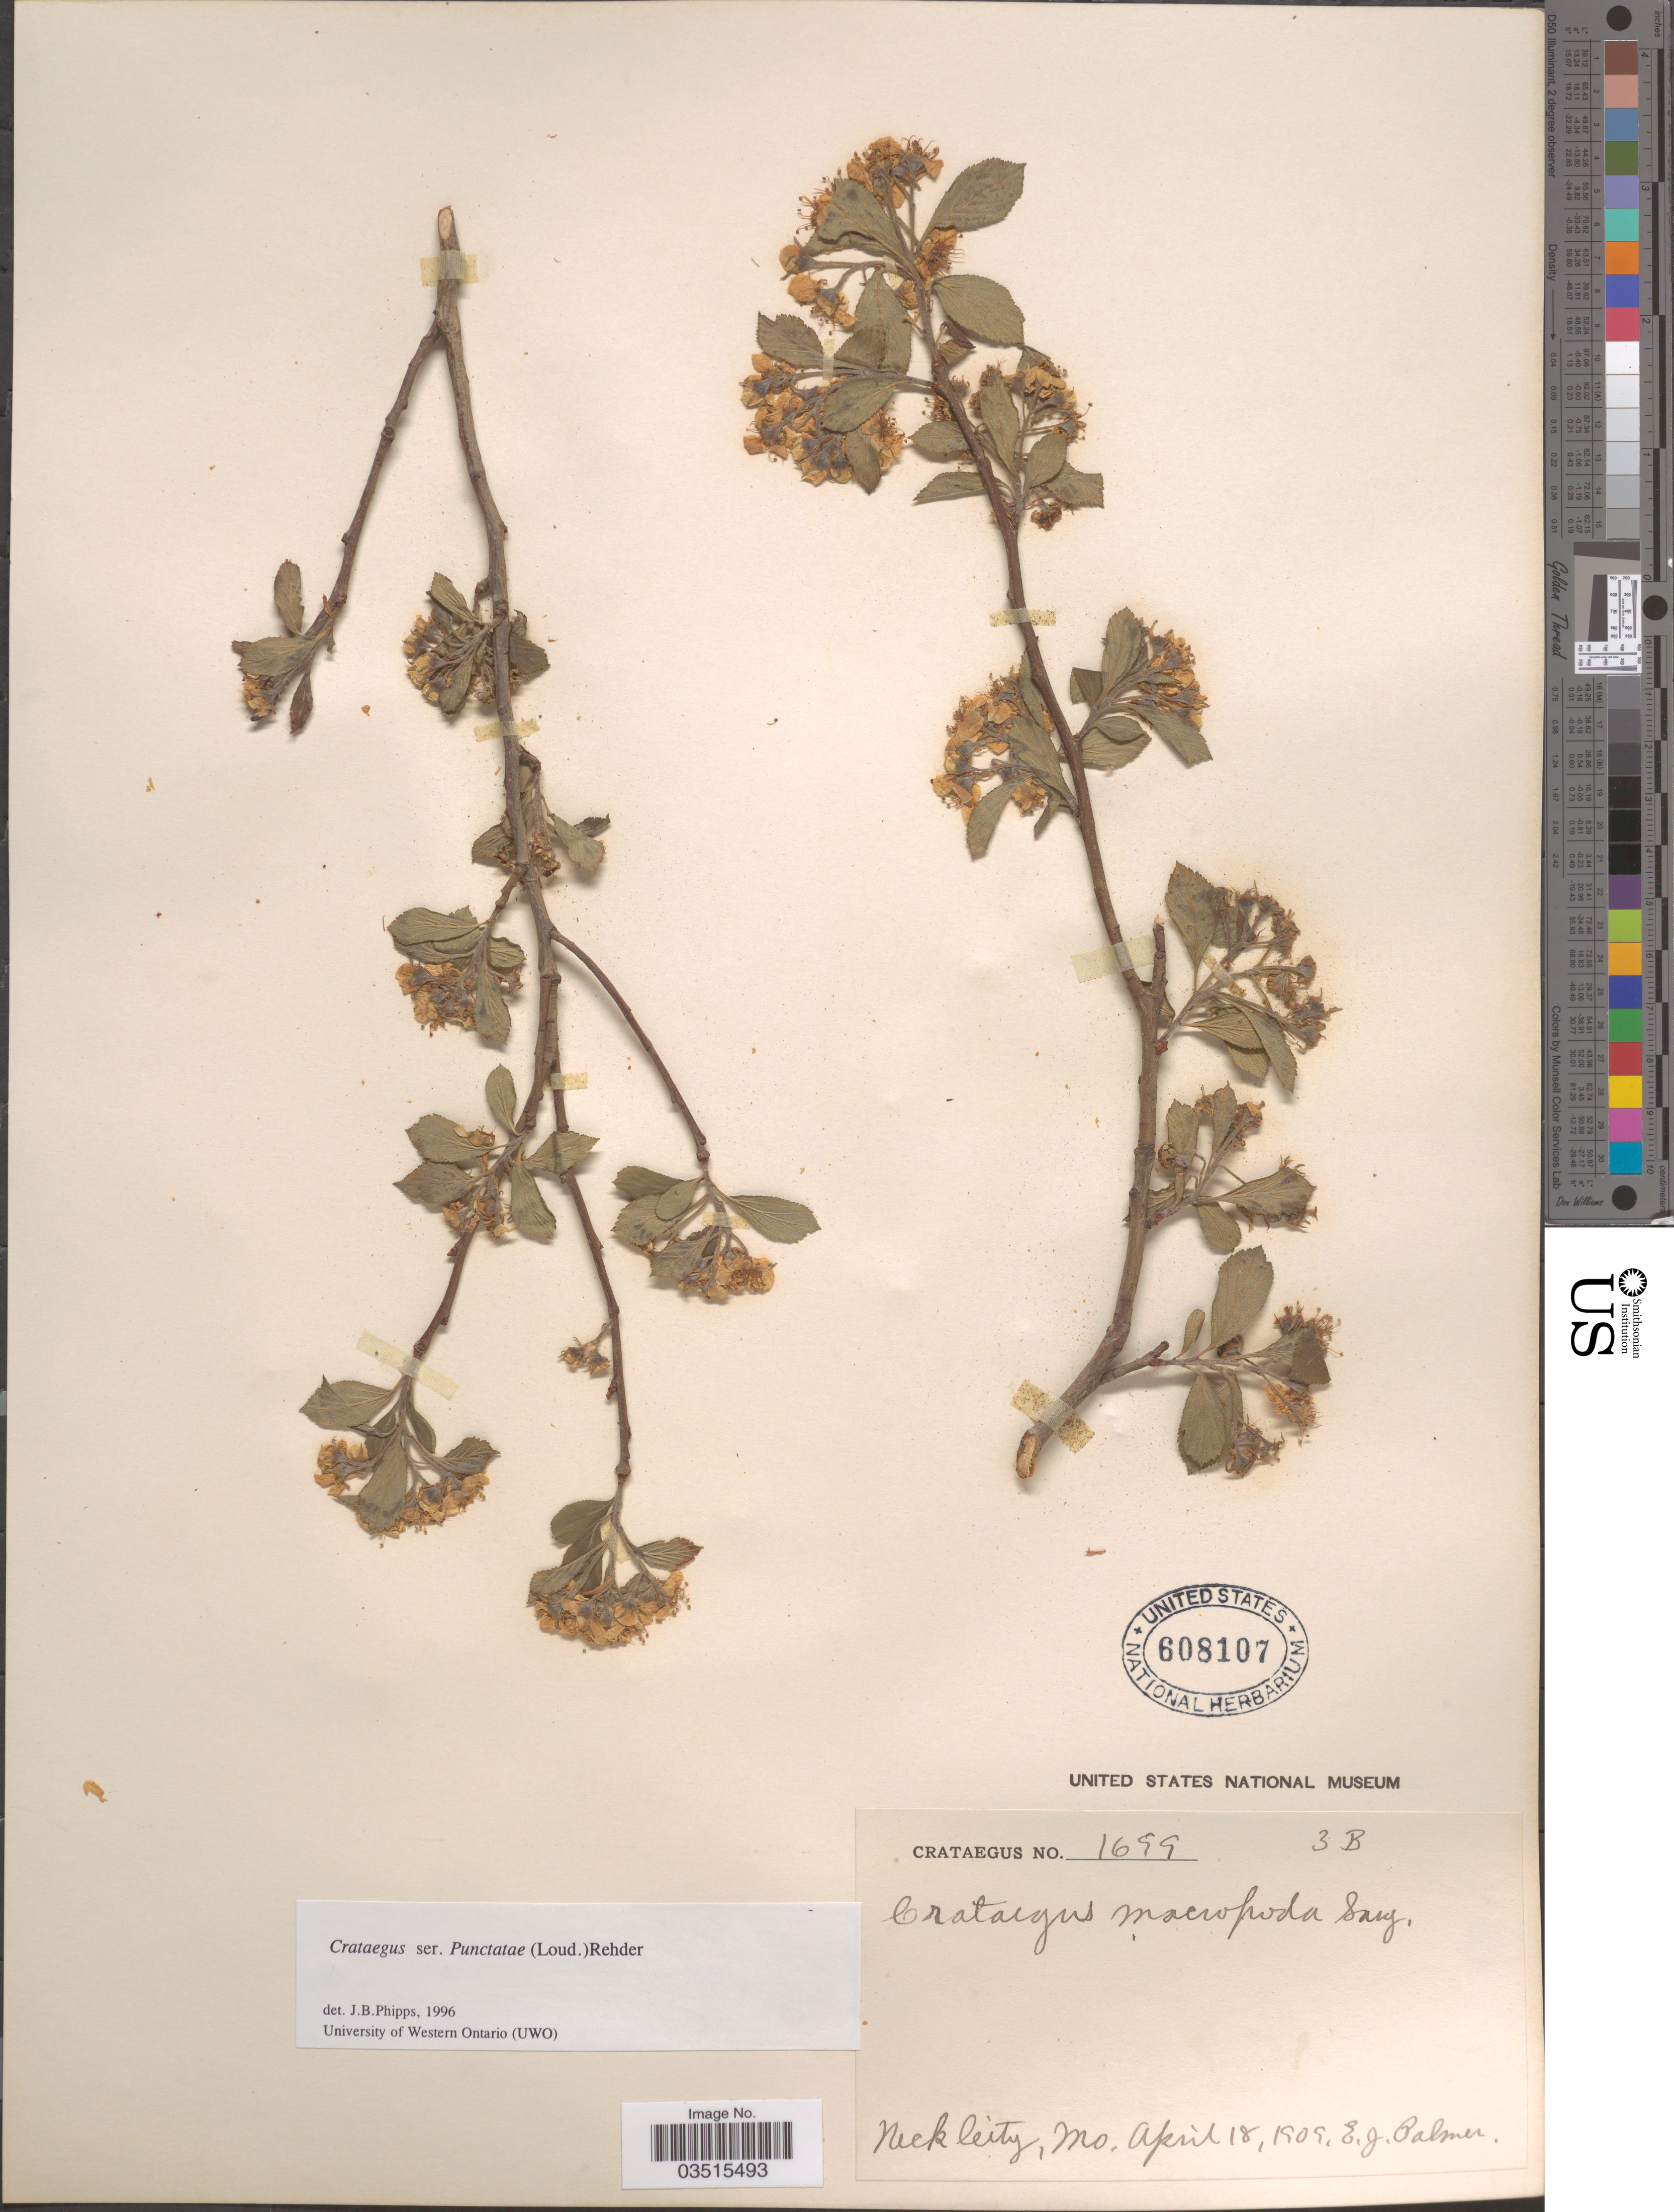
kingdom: Plantae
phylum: Tracheophyta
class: Magnoliopsida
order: Rosales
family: Rosaceae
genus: Crataegus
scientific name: Crataegus macropoda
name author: Sarg.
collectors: E. J. Palmer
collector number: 1699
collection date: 1909-04-18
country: United States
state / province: Missouri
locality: Neck City.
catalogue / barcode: US 608107